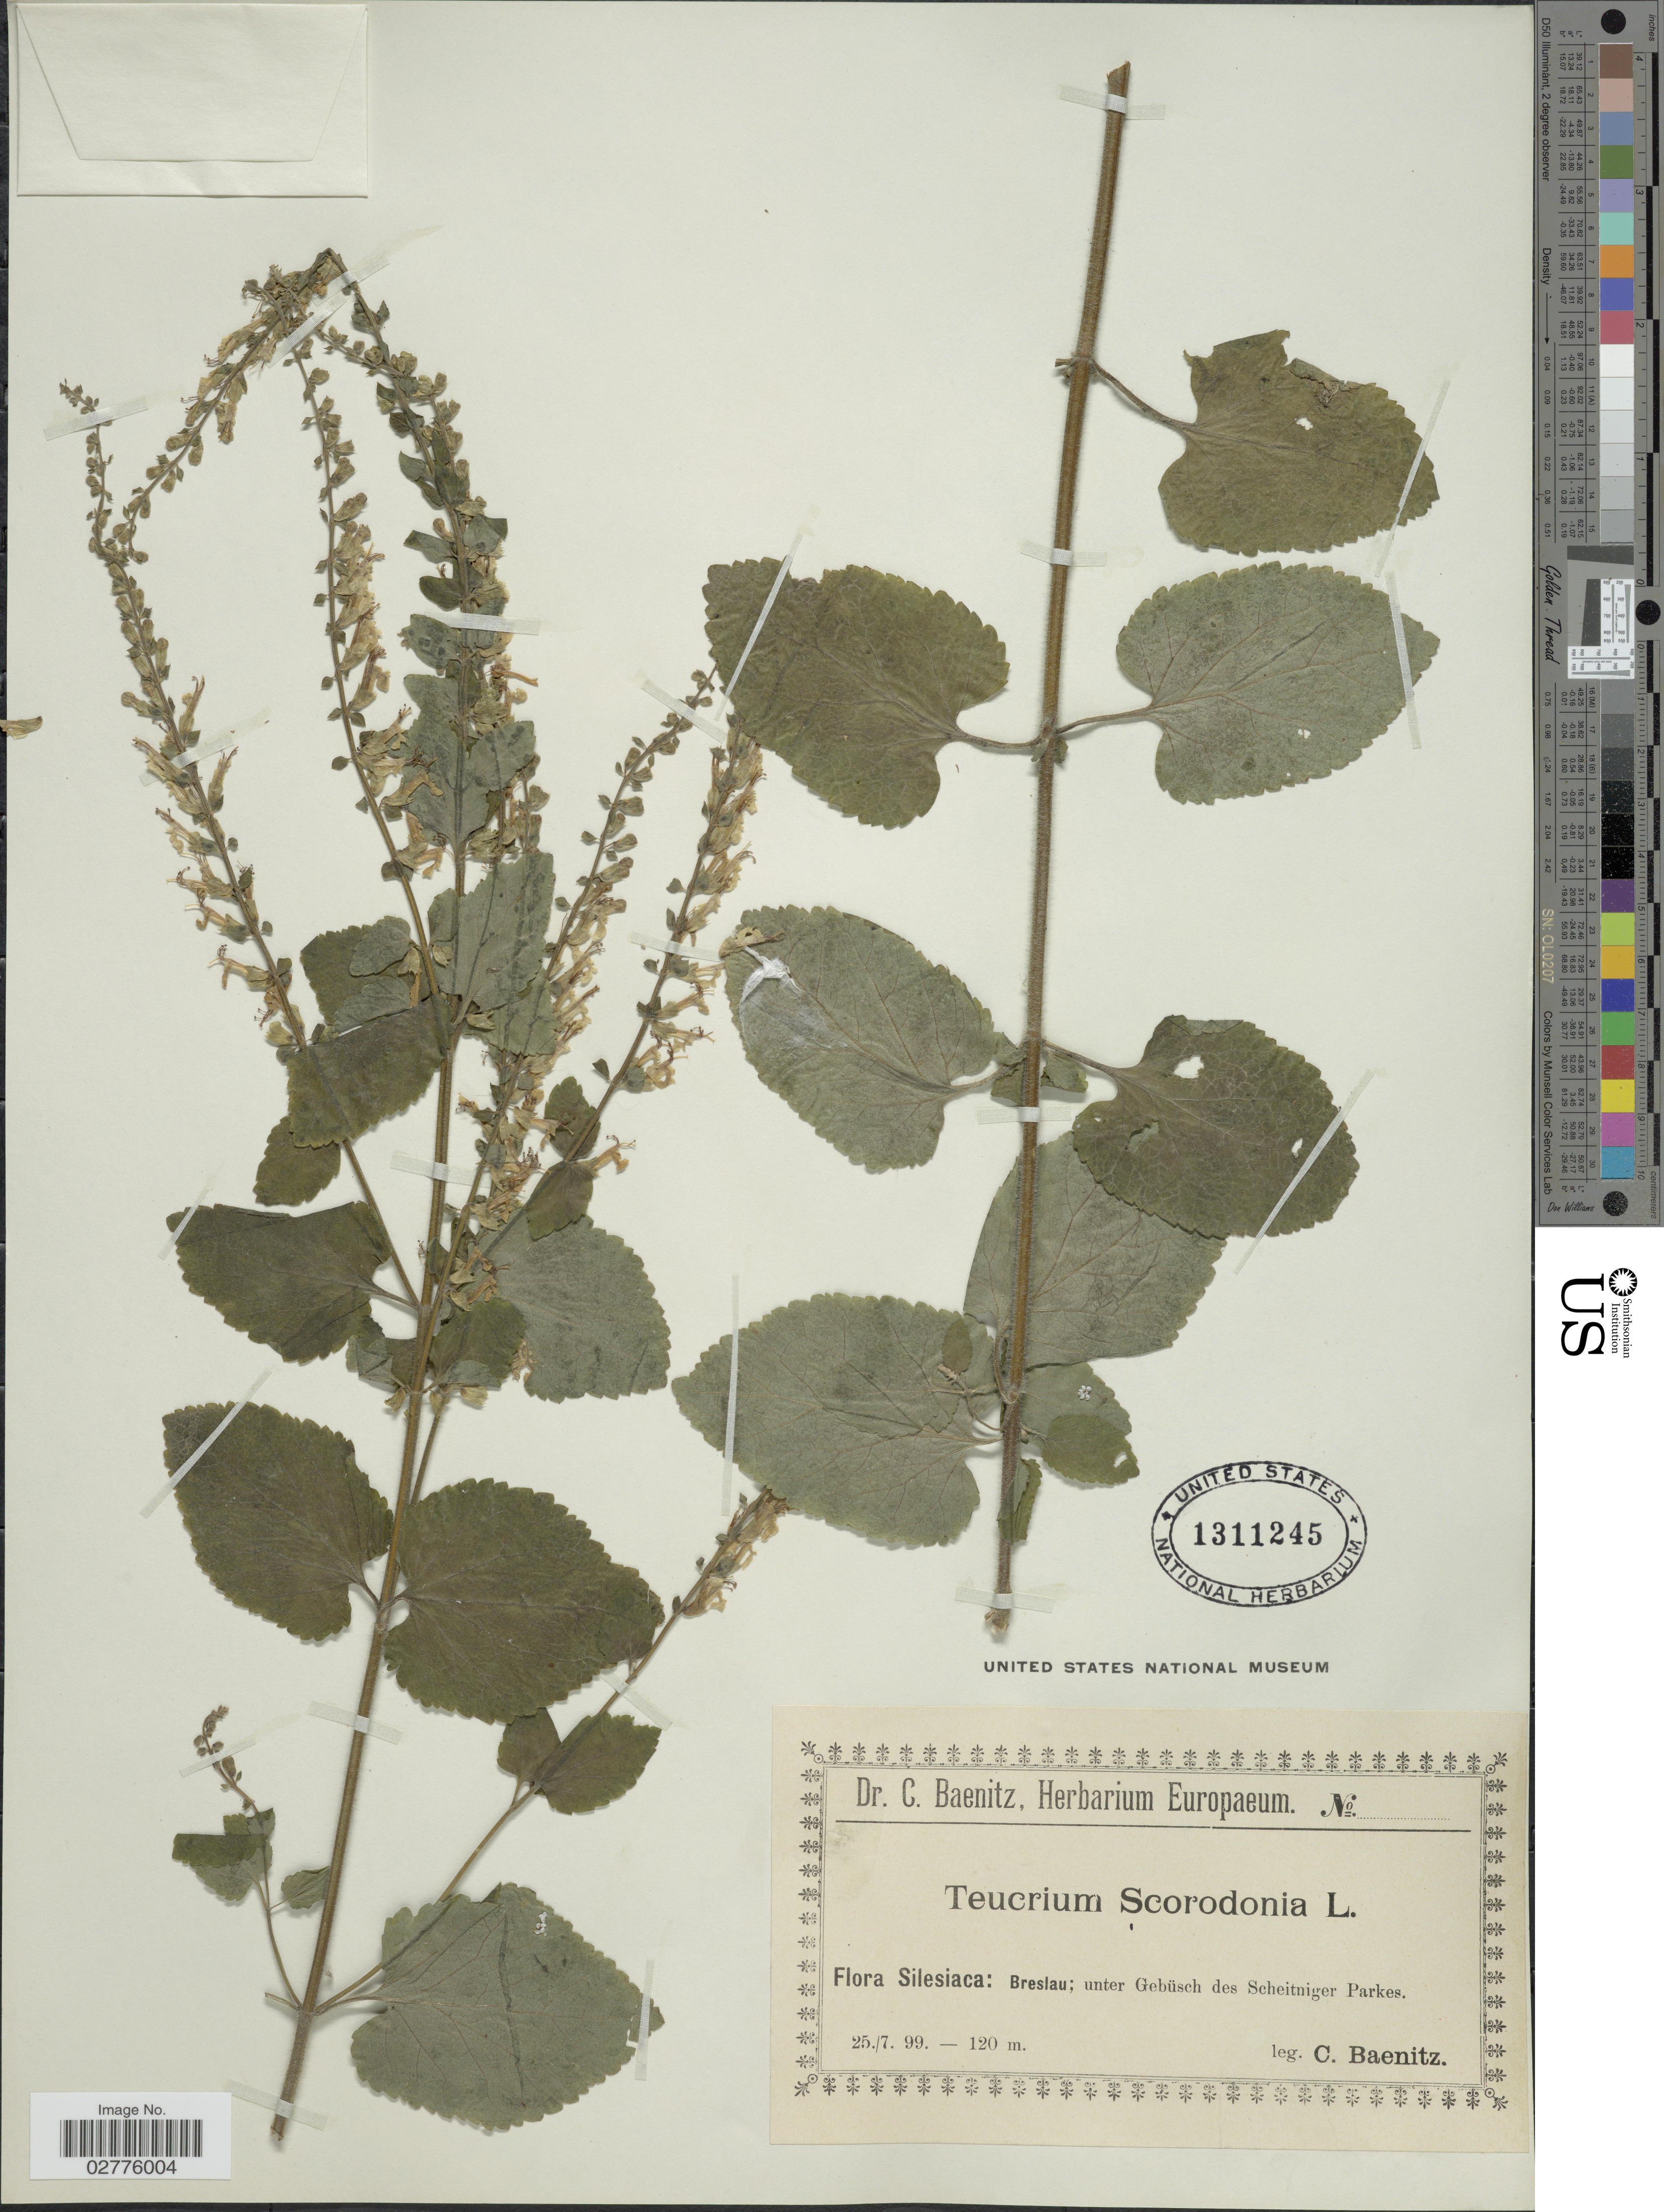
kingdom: Plantae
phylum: Tracheophyta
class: Magnoliopsida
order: Lamiales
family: Lamiaceae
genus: Teucrium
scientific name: Teucrium scorodonia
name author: L.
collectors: C. G. Baenitz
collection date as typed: Transcribed d/m/y: 25/7/99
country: Poland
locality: Silesiaca: Breslau; unter Gebüsch des Scheitniger Parkes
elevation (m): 120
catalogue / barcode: US 1311245